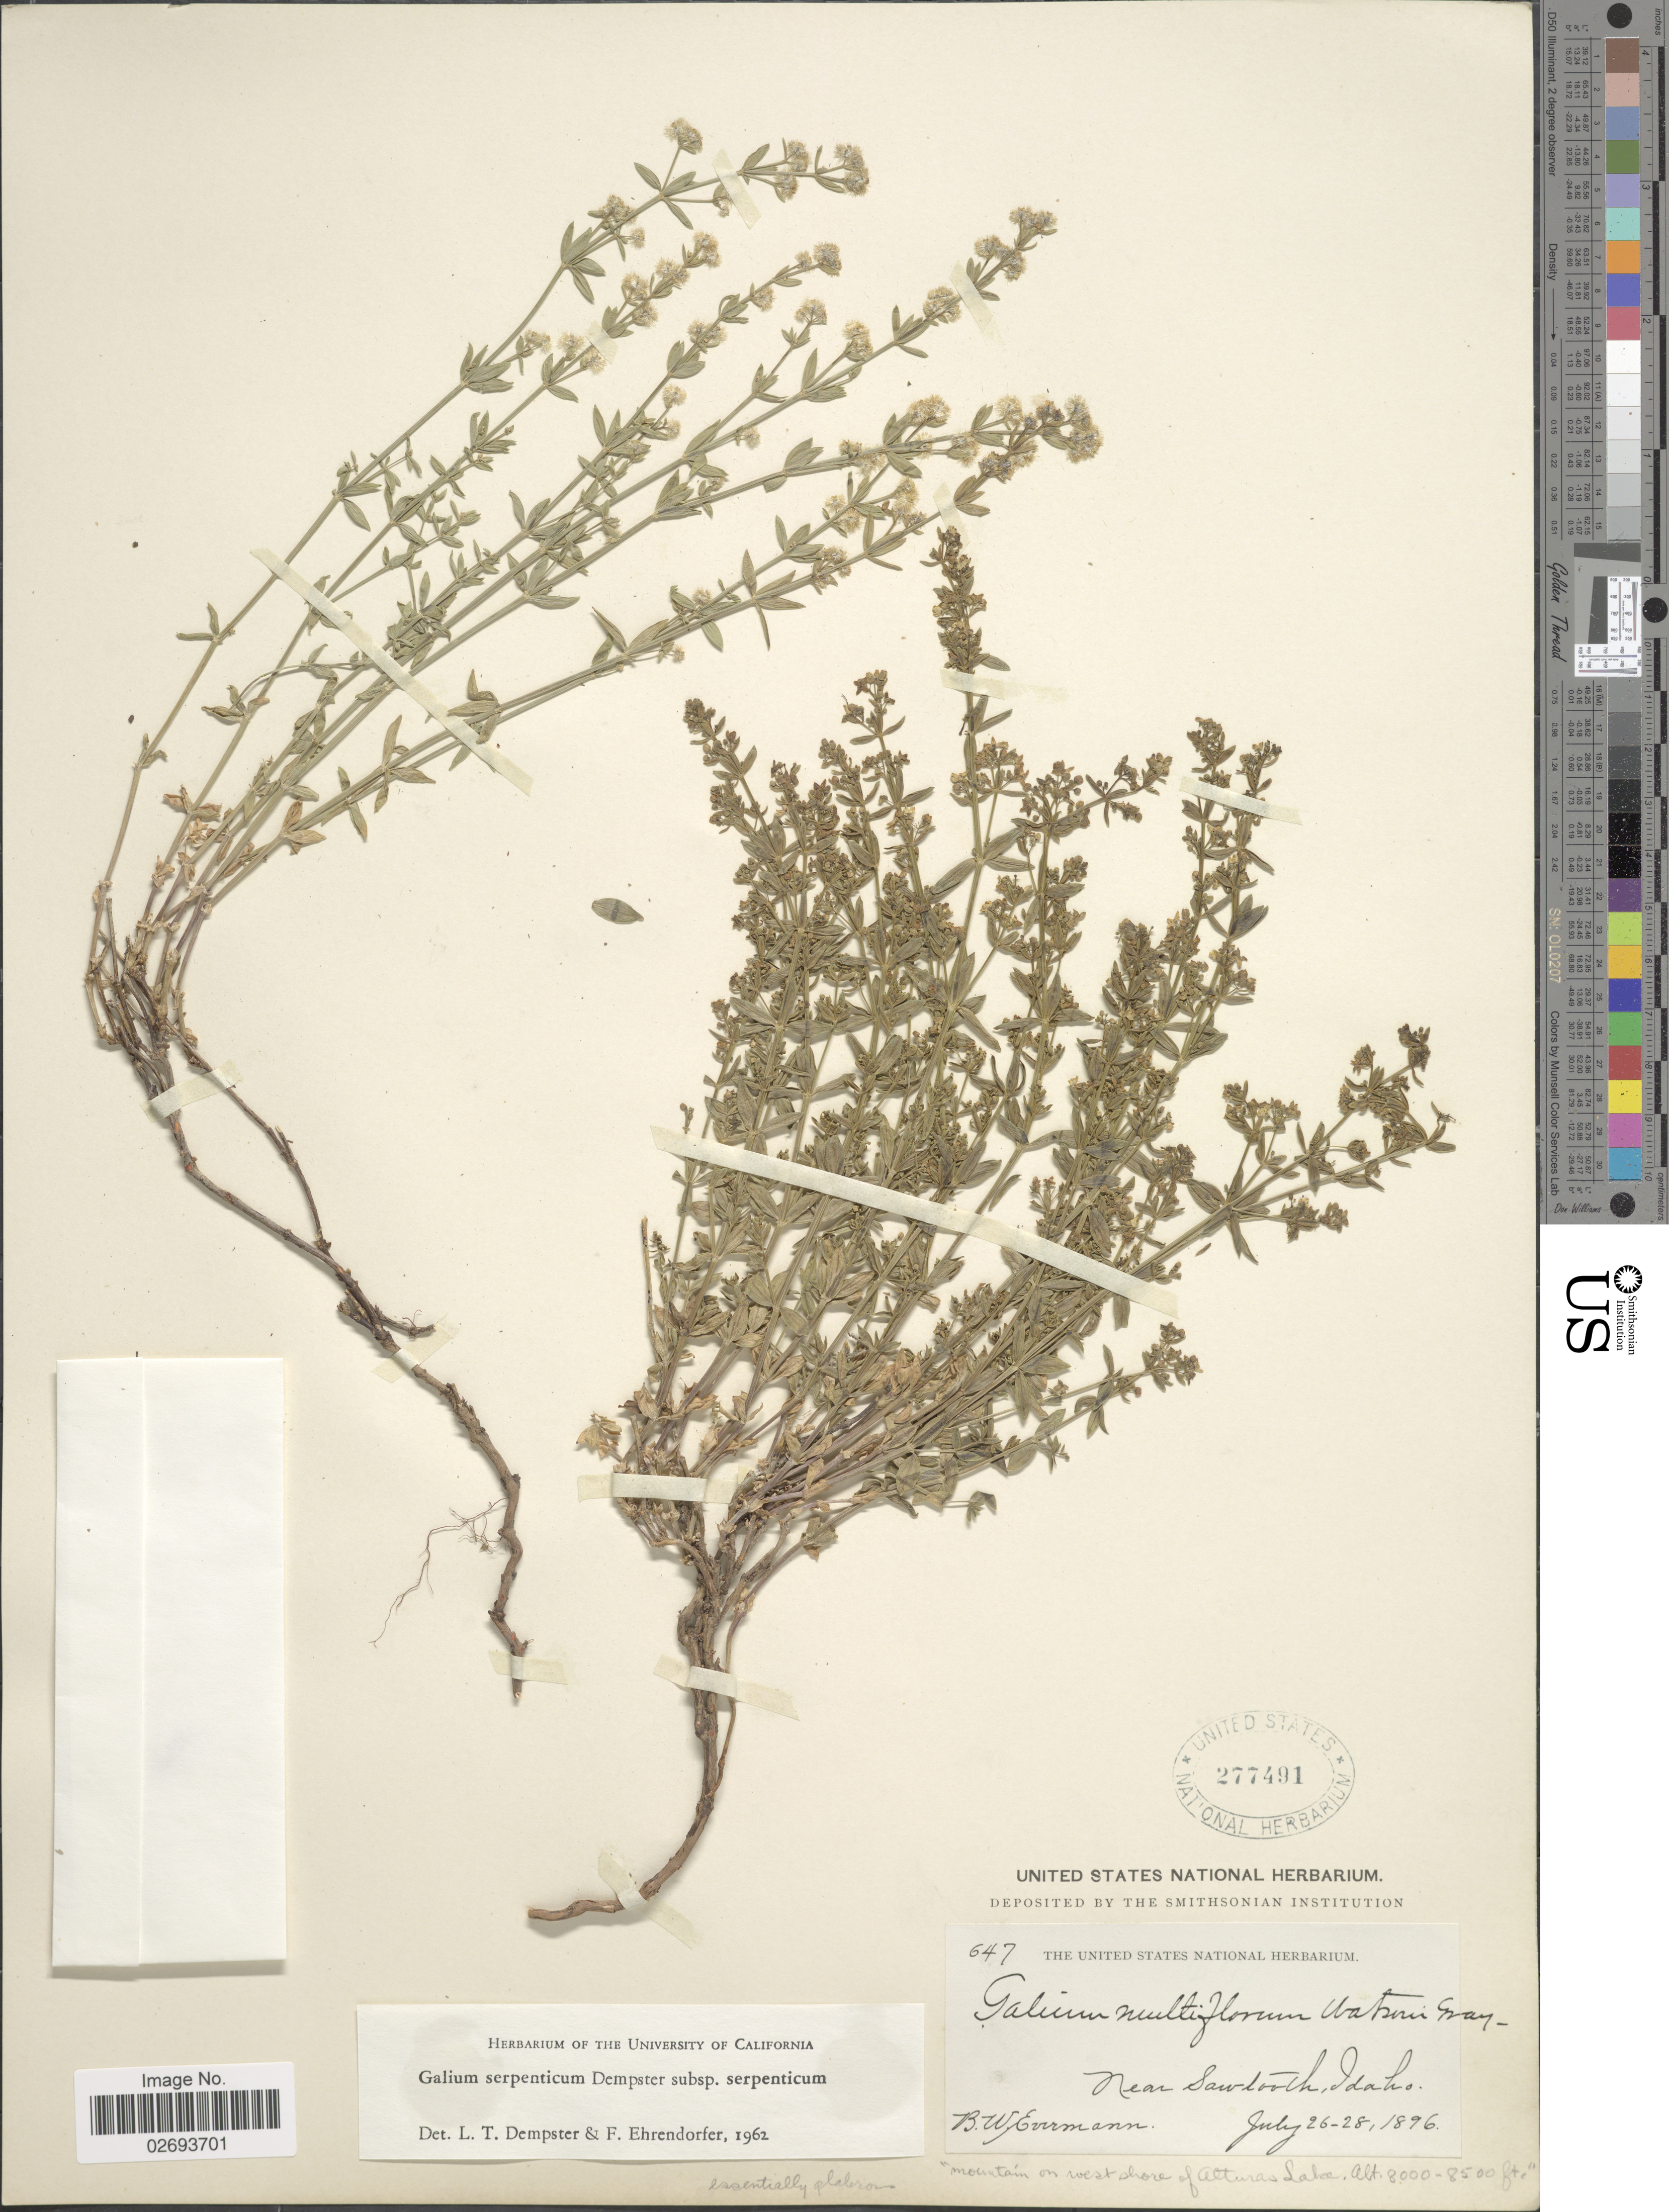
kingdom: Plantae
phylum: Tracheophyta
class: Magnoliopsida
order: Gentianales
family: Rubiaceae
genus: Galium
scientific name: Galium serpenticum subsp. serpenticum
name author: Dempster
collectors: B. W. Evermann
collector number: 647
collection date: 1896-07-26/1896-07-28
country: United States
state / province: Idaho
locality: Near Sawtooth, mountain on west shore of Alturas Lake.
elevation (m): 2438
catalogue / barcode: US 277491